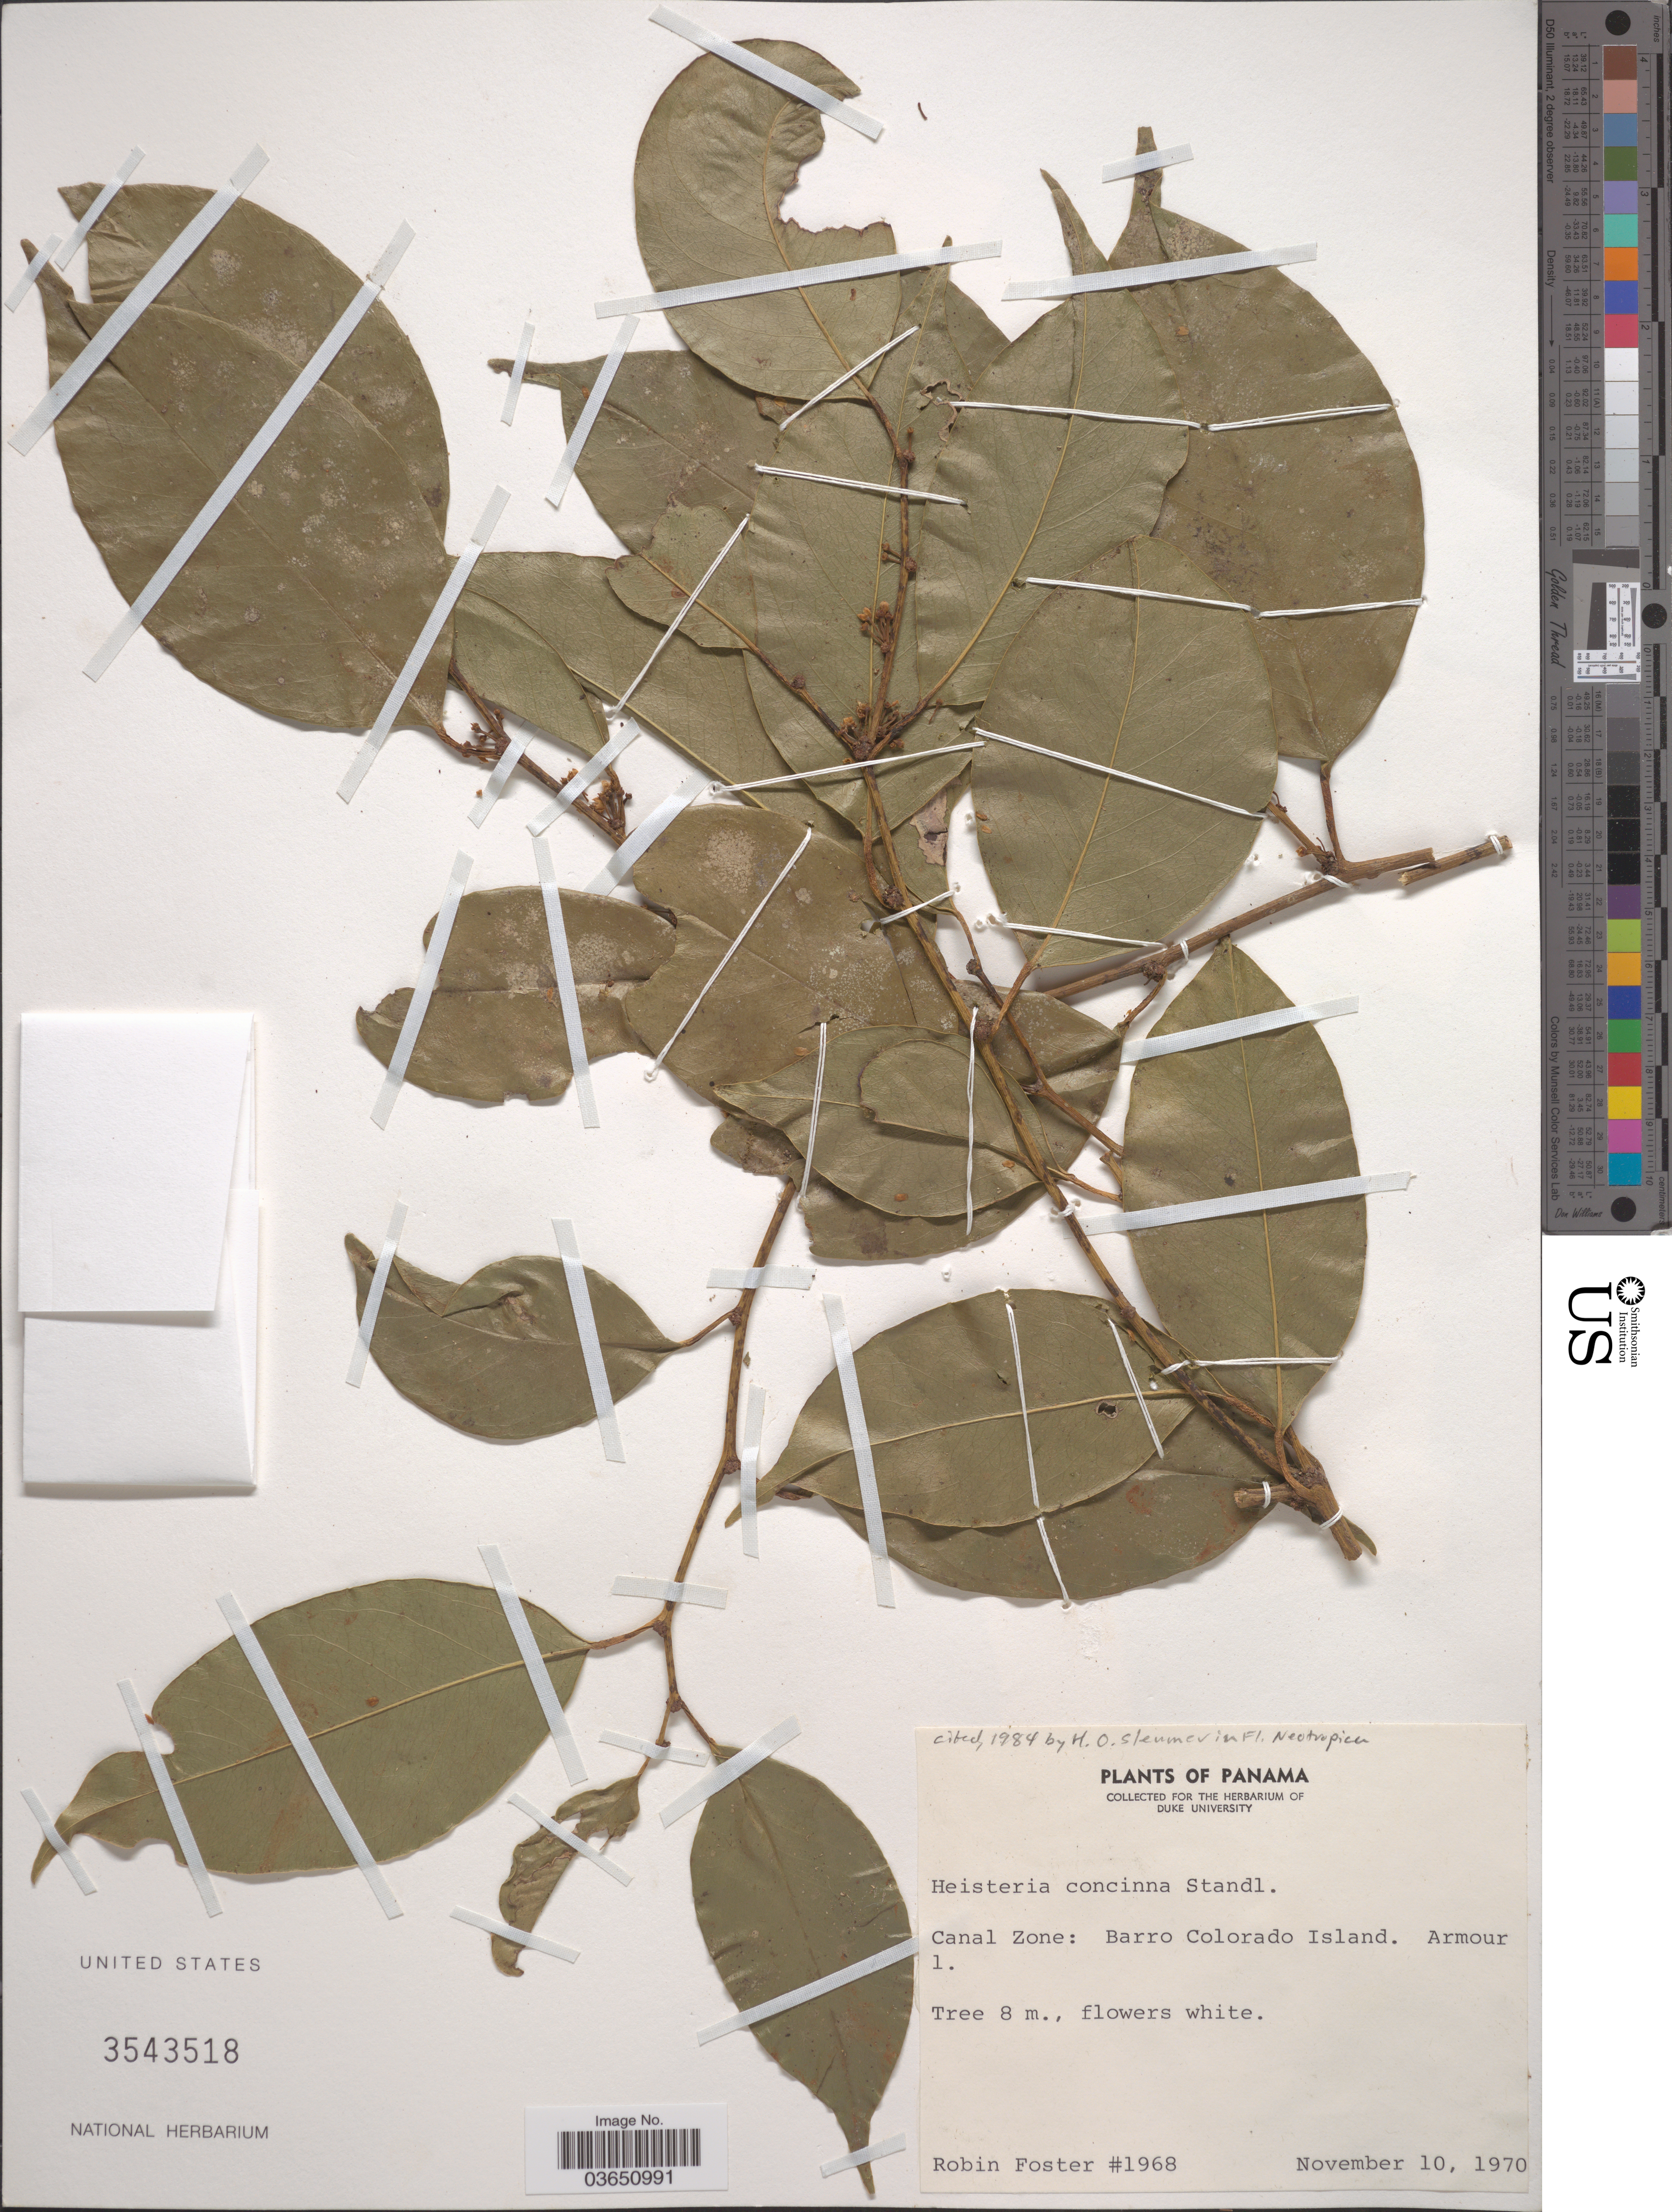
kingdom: Plantae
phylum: Tracheophyta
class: Magnoliopsida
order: Santalales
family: Erythropalaceae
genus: Heisteria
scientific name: Heisteria concinna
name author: Standl.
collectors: R. B. Foster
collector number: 1968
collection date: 1970-11-10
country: Panama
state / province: Panamá Oeste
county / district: Canal Zone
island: Barro Colorado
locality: Canal Zone: Barro Colorado Island. Armour 1 [unsure placement].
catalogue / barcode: US 3543518